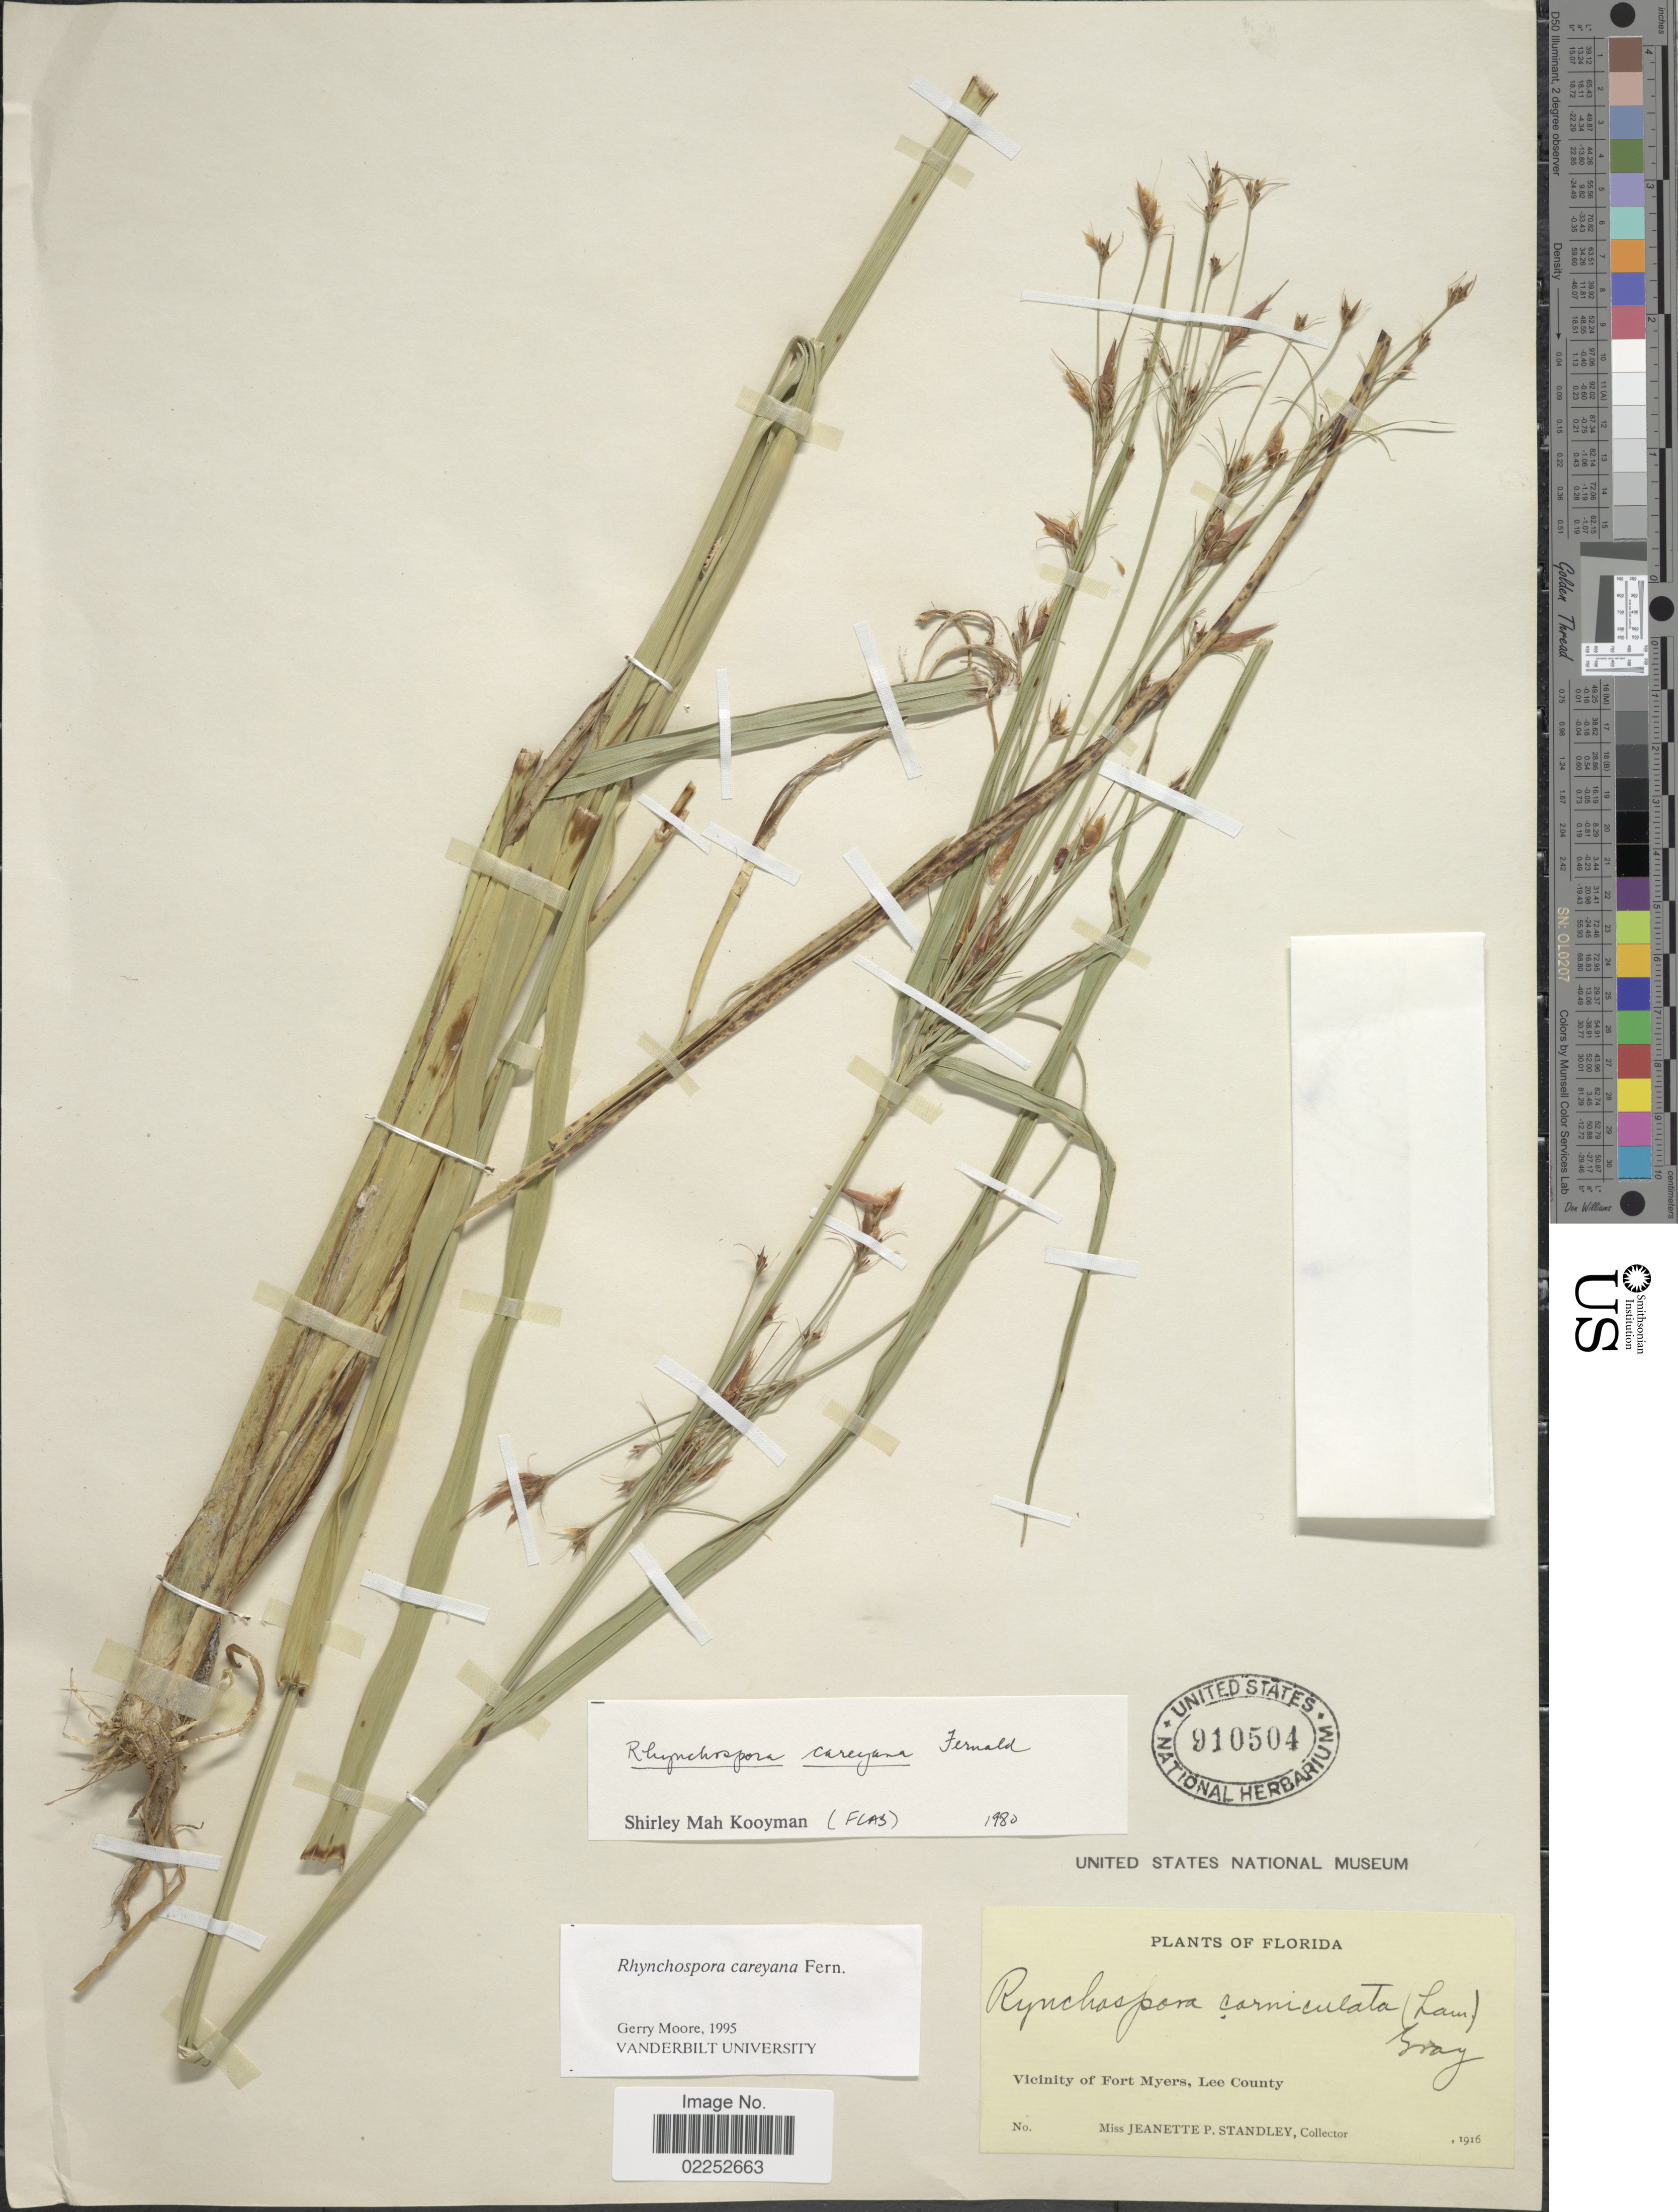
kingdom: Plantae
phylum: Tracheophyta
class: Liliopsida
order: Poales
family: Cyperaceae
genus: Rhynchospora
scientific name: Rhynchospora careyana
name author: Fernald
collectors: P. C. Standley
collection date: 1916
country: United States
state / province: Florida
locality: Vicinity of Fort Myers, Lee County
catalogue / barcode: US 910504